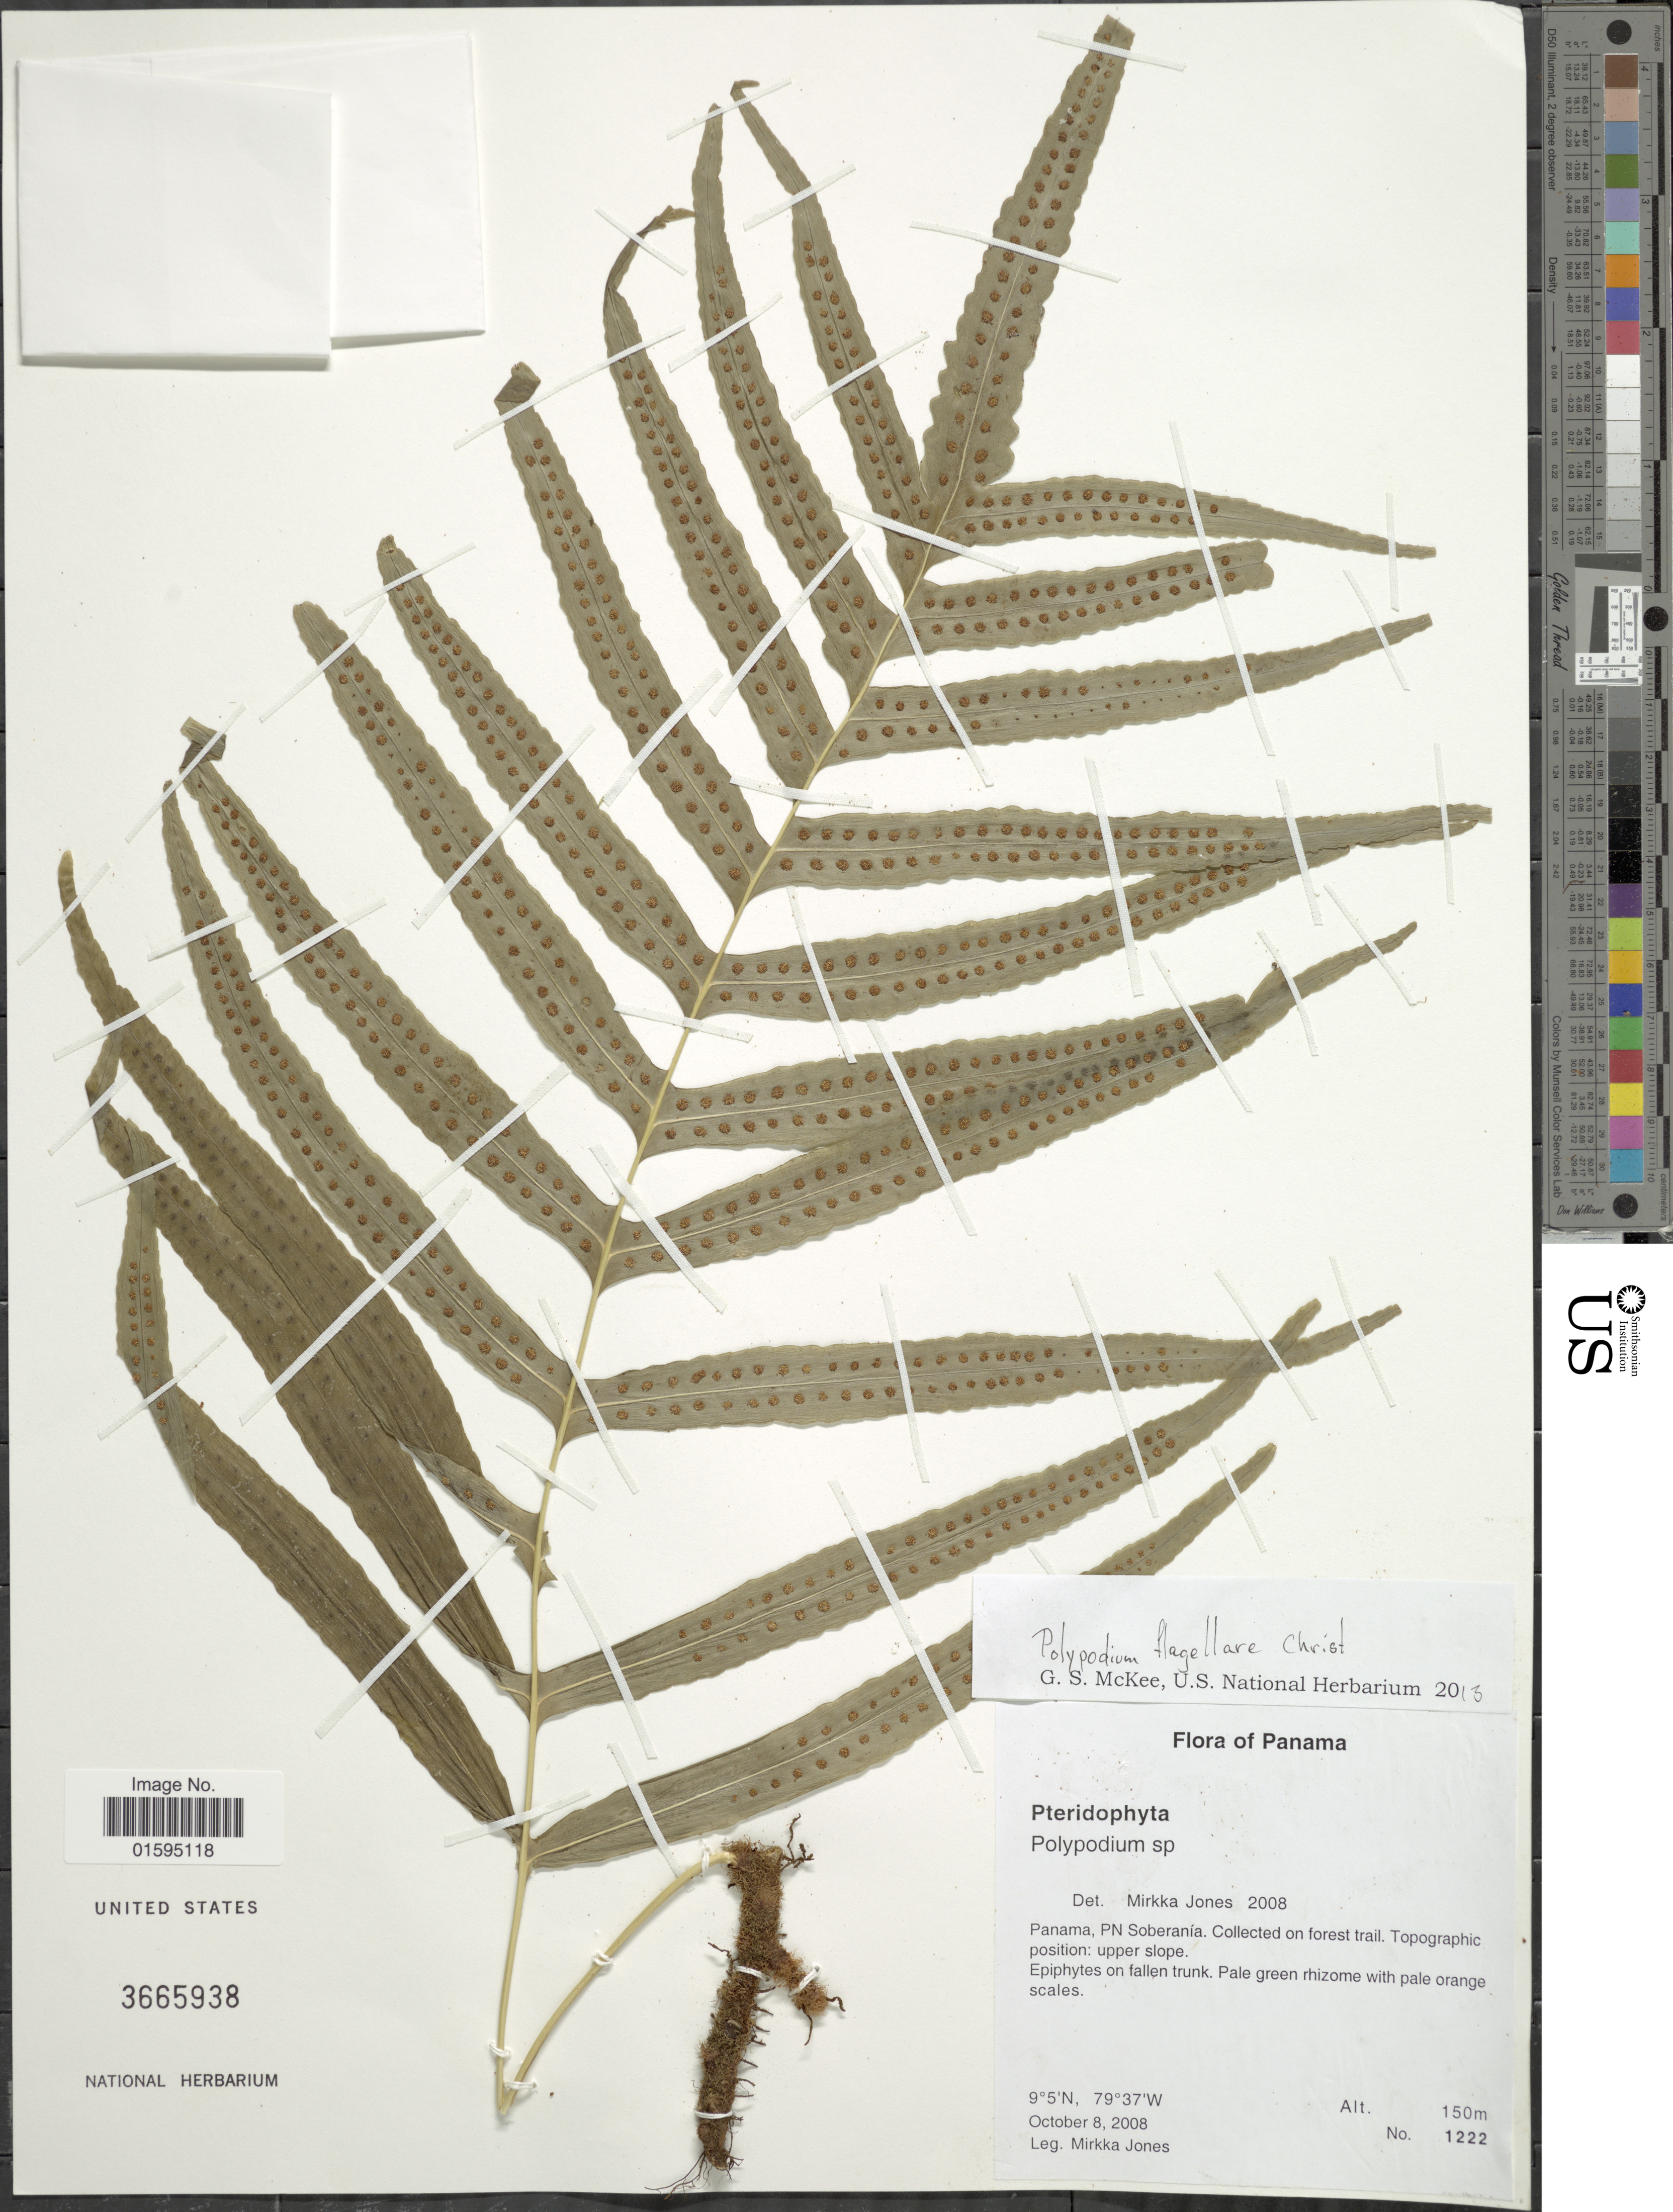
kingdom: Plantae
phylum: Tracheophyta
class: Polypodiopsida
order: Polypodiales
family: Polypodiaceae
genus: Polypodium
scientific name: Polypodium flagellare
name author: Christ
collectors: M. Jones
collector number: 1222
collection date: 2008-10-08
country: Panama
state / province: Panamá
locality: PN Soberanía, collected on forest trail, Topographic position: upper slope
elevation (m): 150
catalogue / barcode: US 3665938